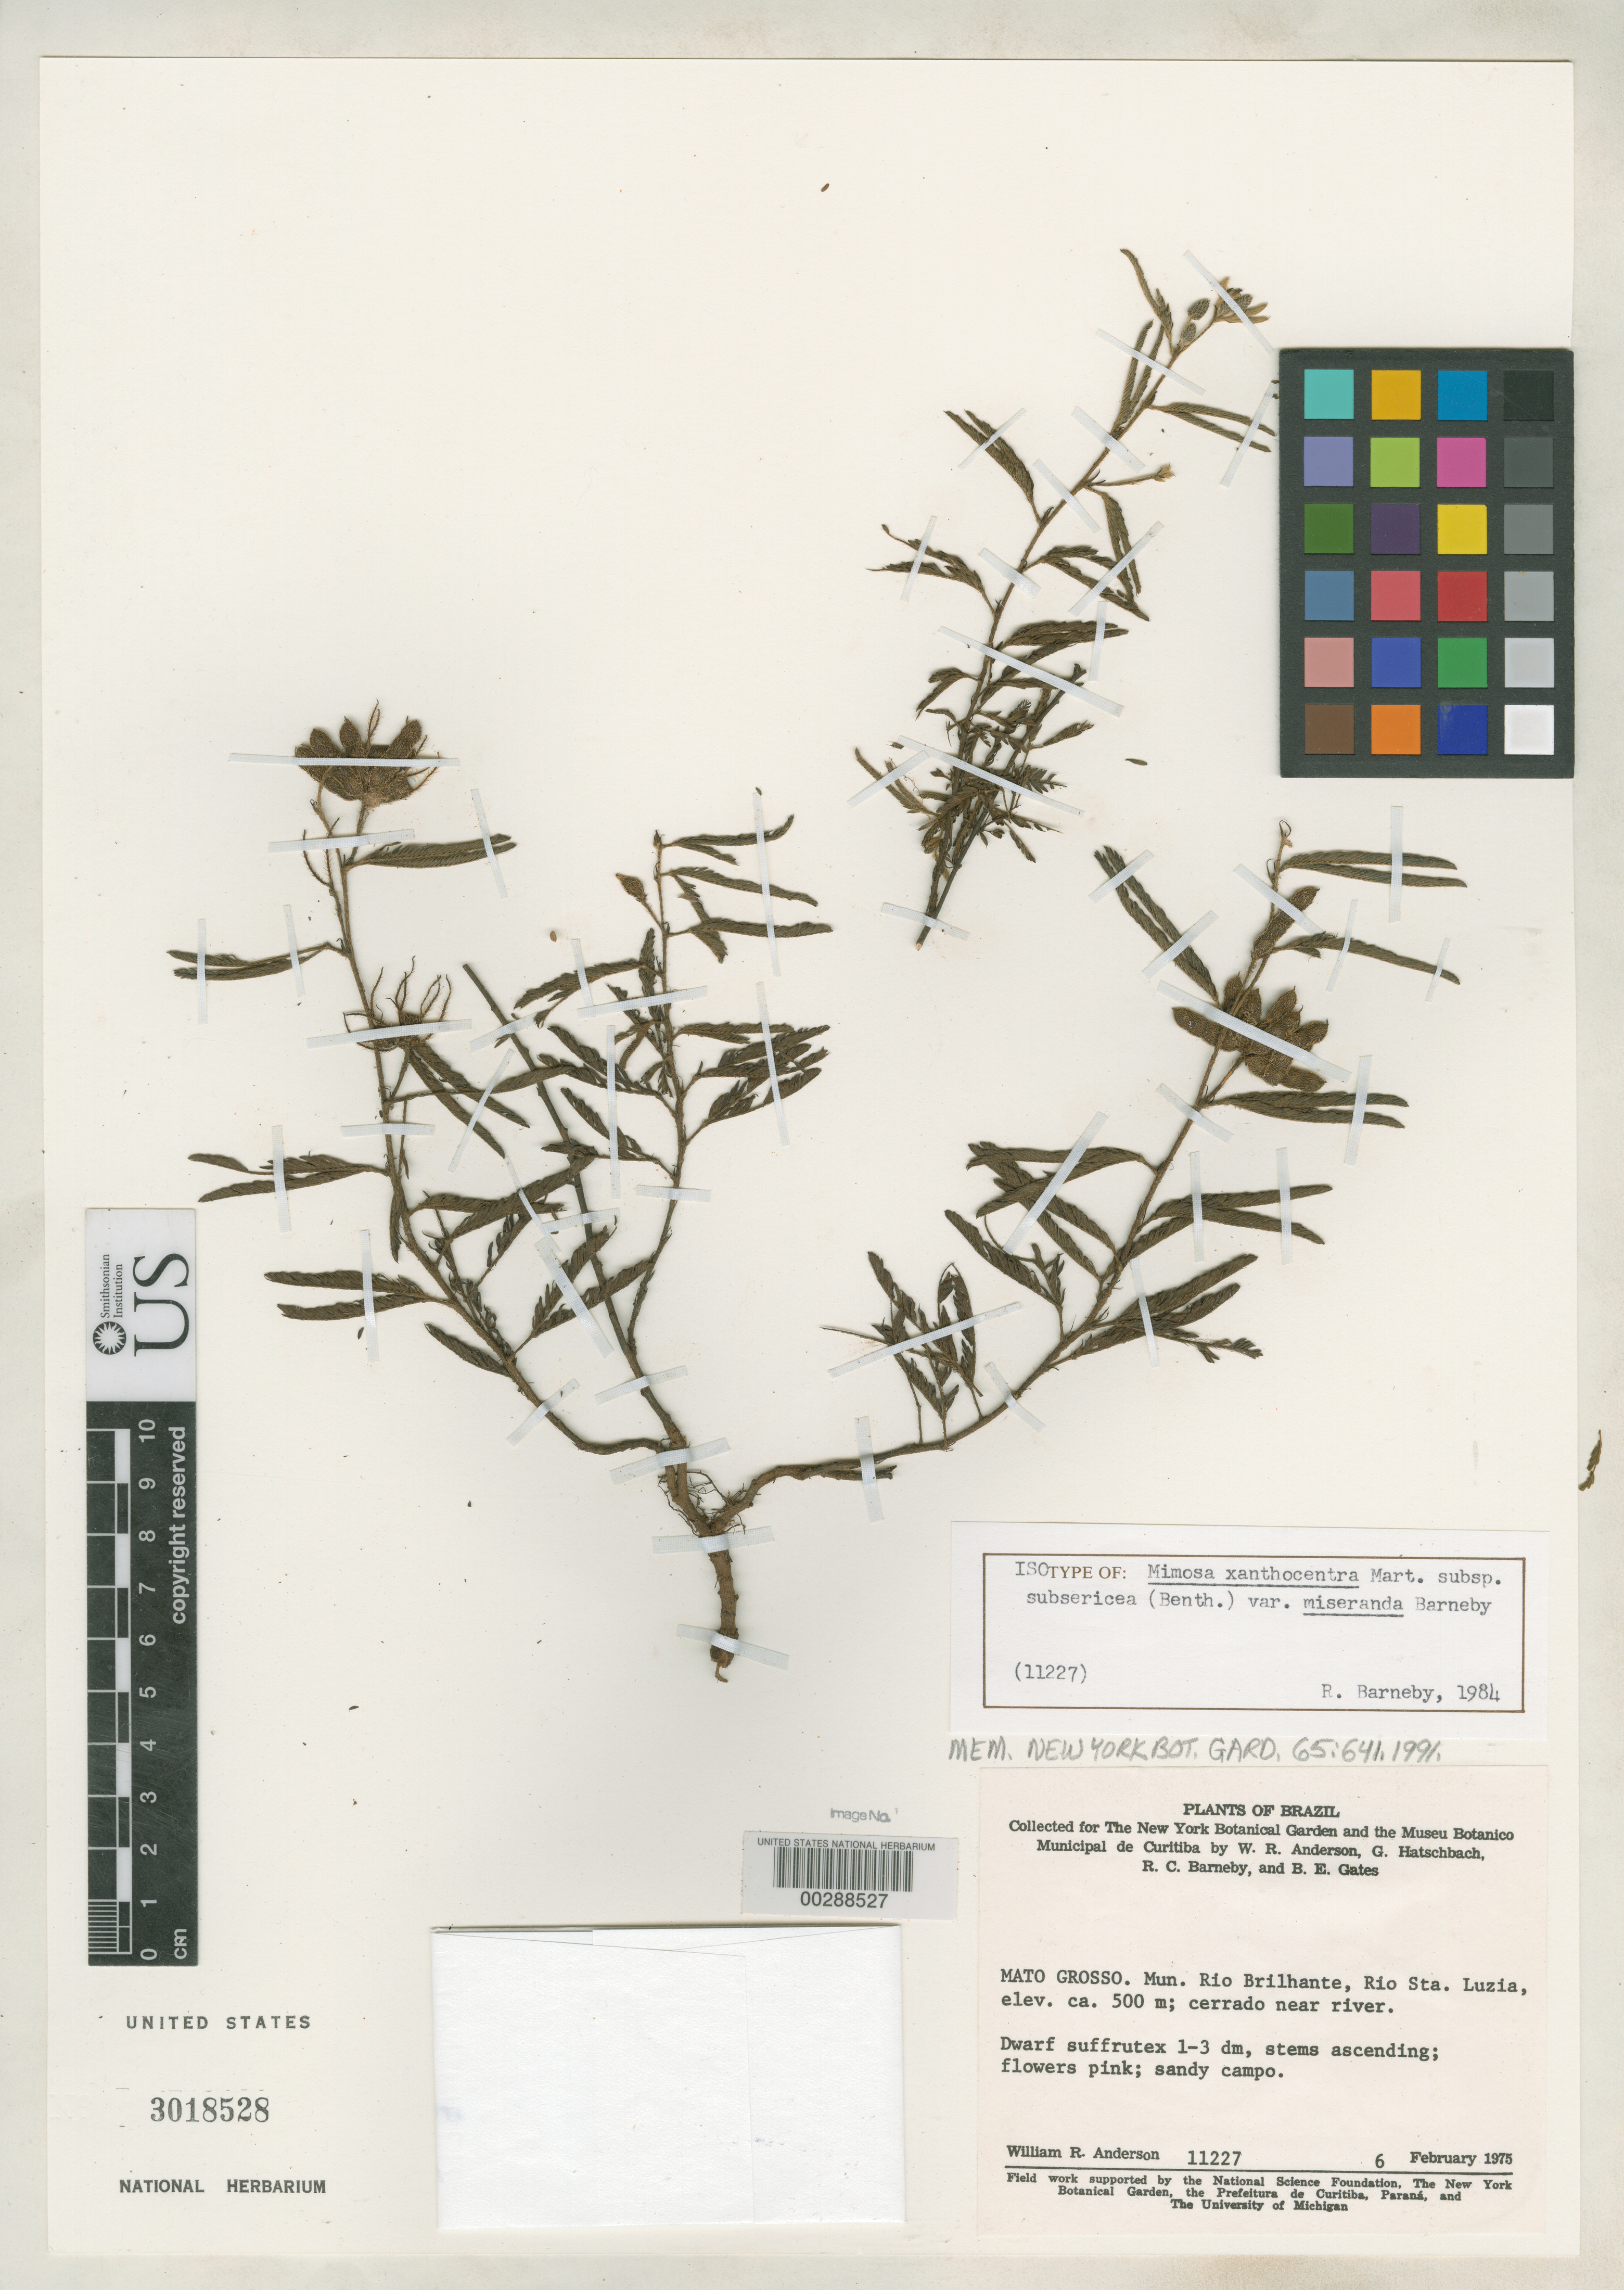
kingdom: Plantae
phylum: Tracheophyta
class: Magnoliopsida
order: Fabales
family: Fabaceae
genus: Mimosa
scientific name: Mimosa xanthocentra subsp. subsericea var. miseranda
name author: Barneby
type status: Isotype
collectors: W. R. Anderson, G. Hatschbach, R. C. Barneby & B. Gates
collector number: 11227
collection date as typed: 06 Feb 1975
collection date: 1975-02-06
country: Brazil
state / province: Mato Grosso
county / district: Rio Brilhante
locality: Rio Santa Luzia, Cerrado near river.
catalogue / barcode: US 3018528